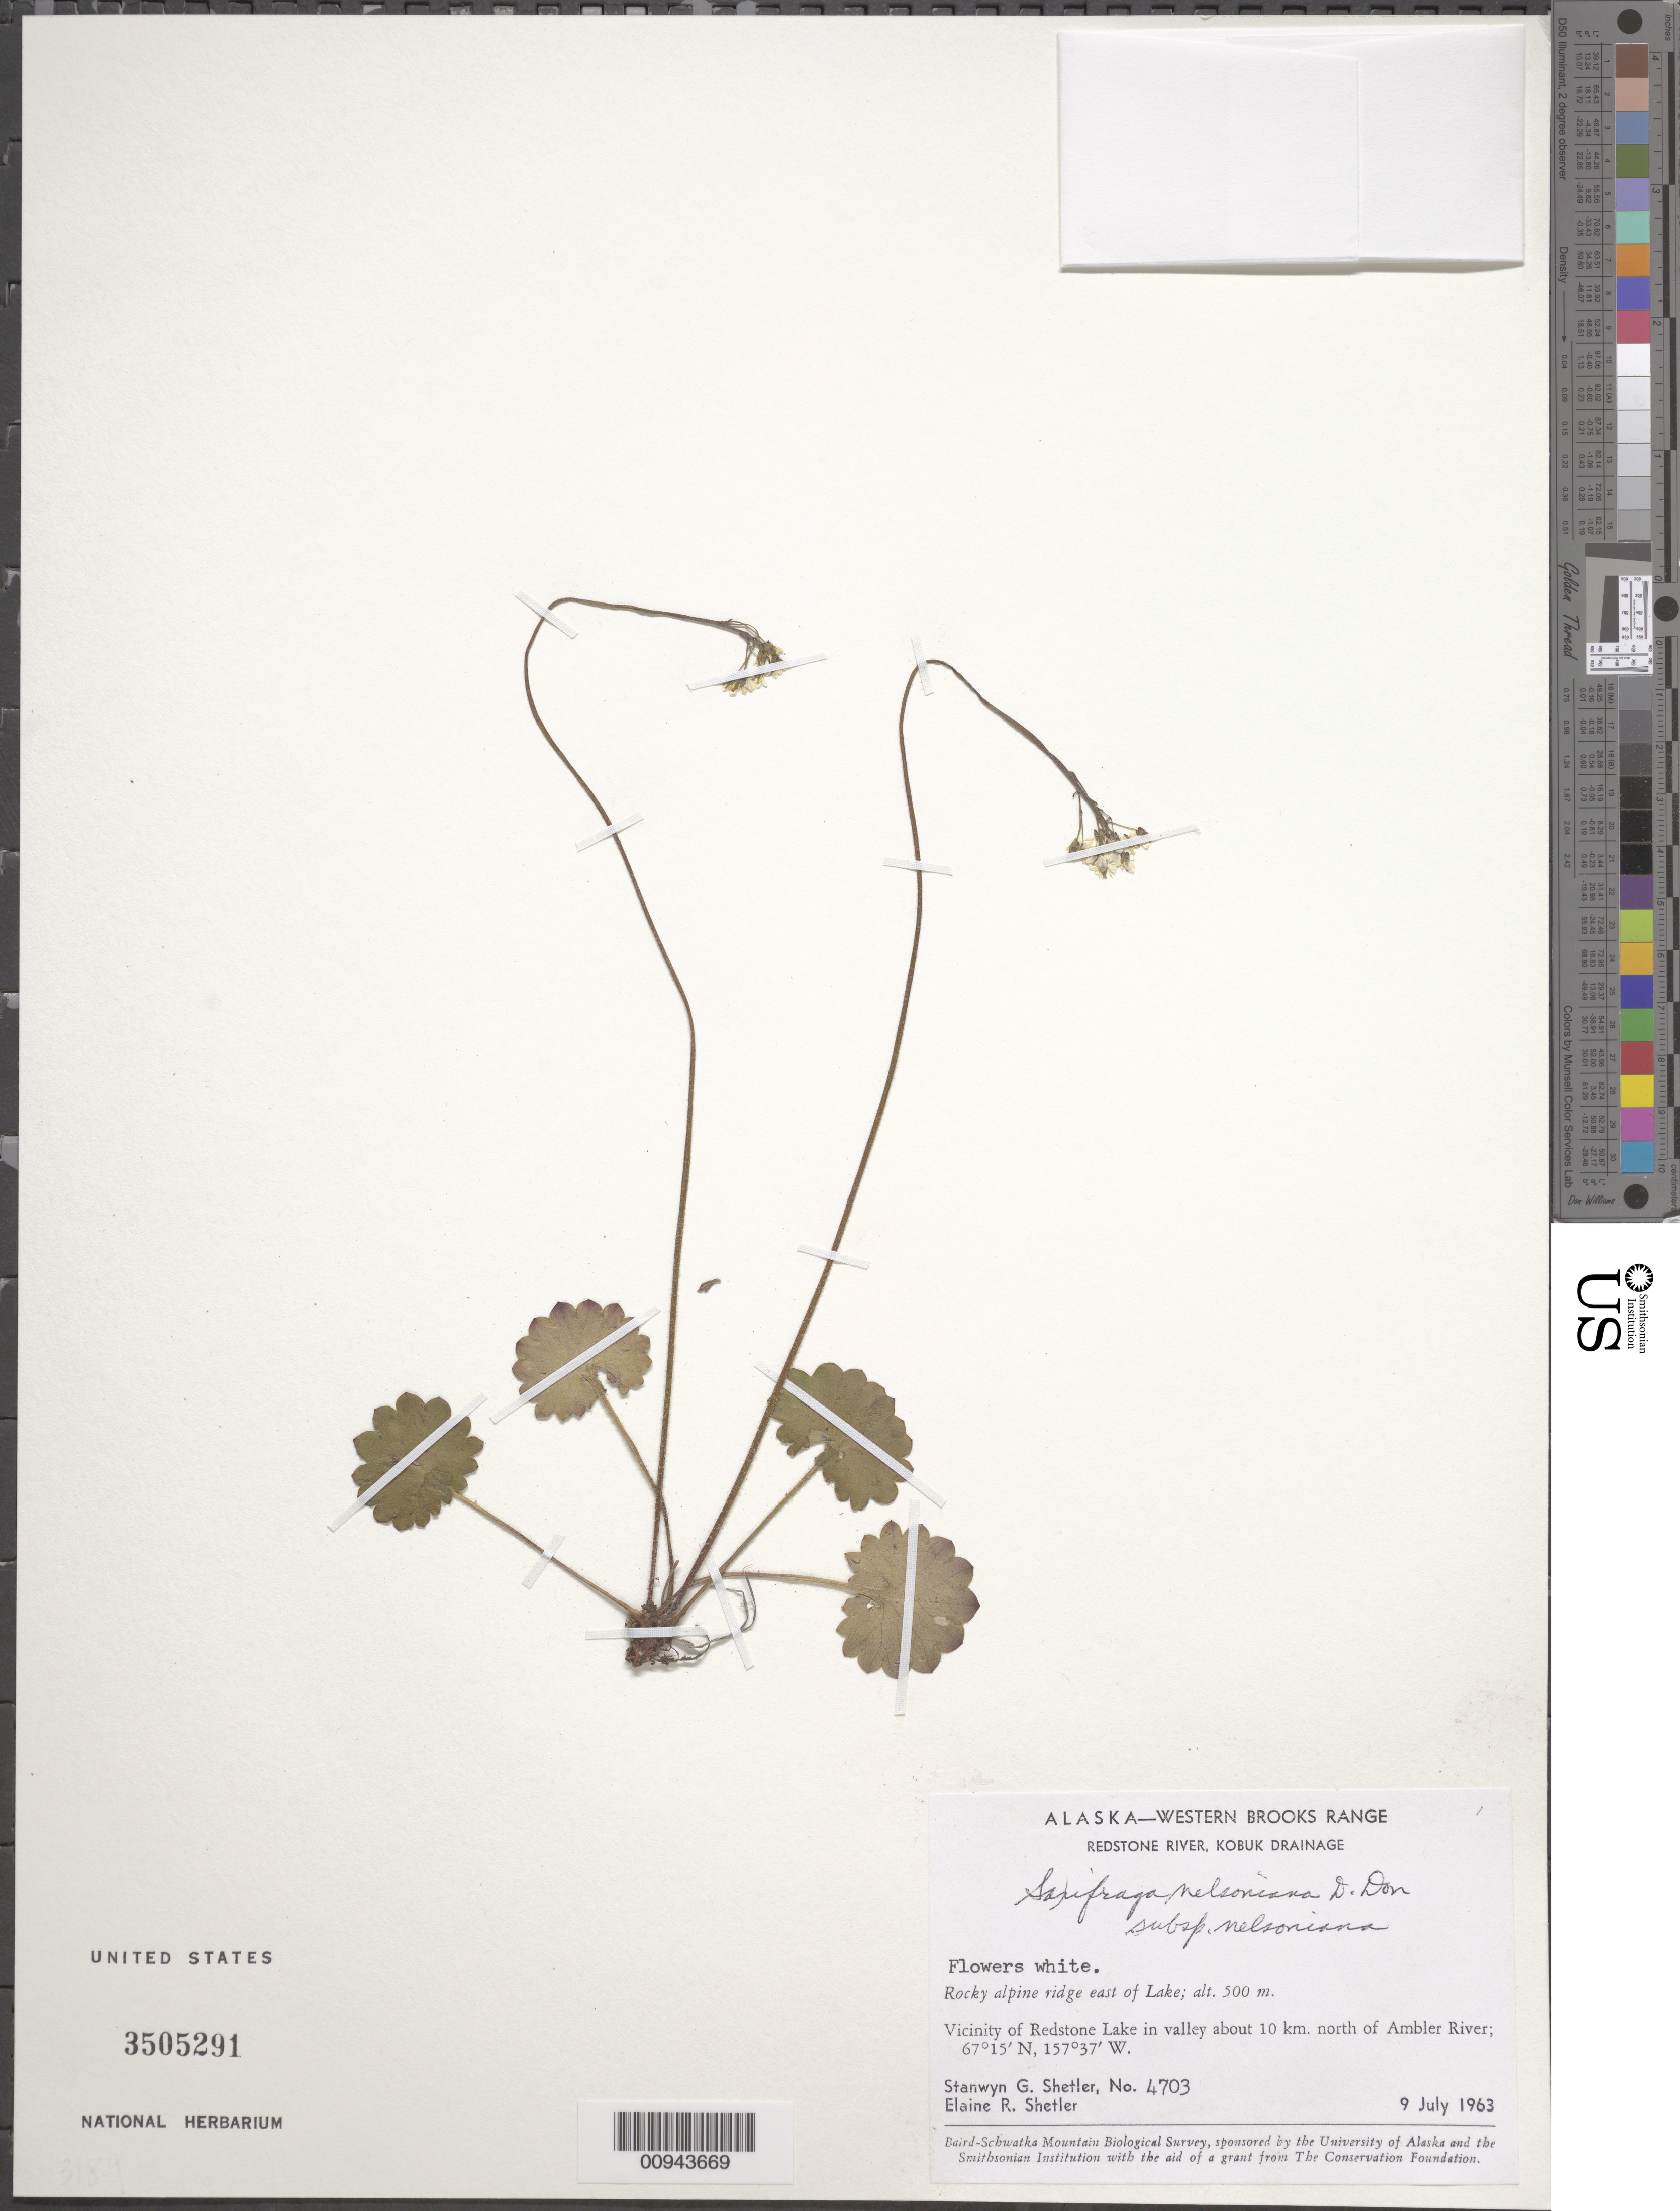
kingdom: Plantae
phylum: Tracheophyta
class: Magnoliopsida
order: Saxifragales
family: Saxifragaceae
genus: Micranthes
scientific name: Micranthes nelsoniana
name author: (D. Don) Small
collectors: S. Shetler & E. R. Shetler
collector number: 4703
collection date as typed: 09 Jul 1963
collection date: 1963-07-09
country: United States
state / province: Alaska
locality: Vicinity of Redstone Lake in valley about 10 km. north of Ambler River. Western Brooks Range, Redstone River, Kobuk Drainage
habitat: Rocky alpine ridge east of Lake.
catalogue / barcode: US 3505291